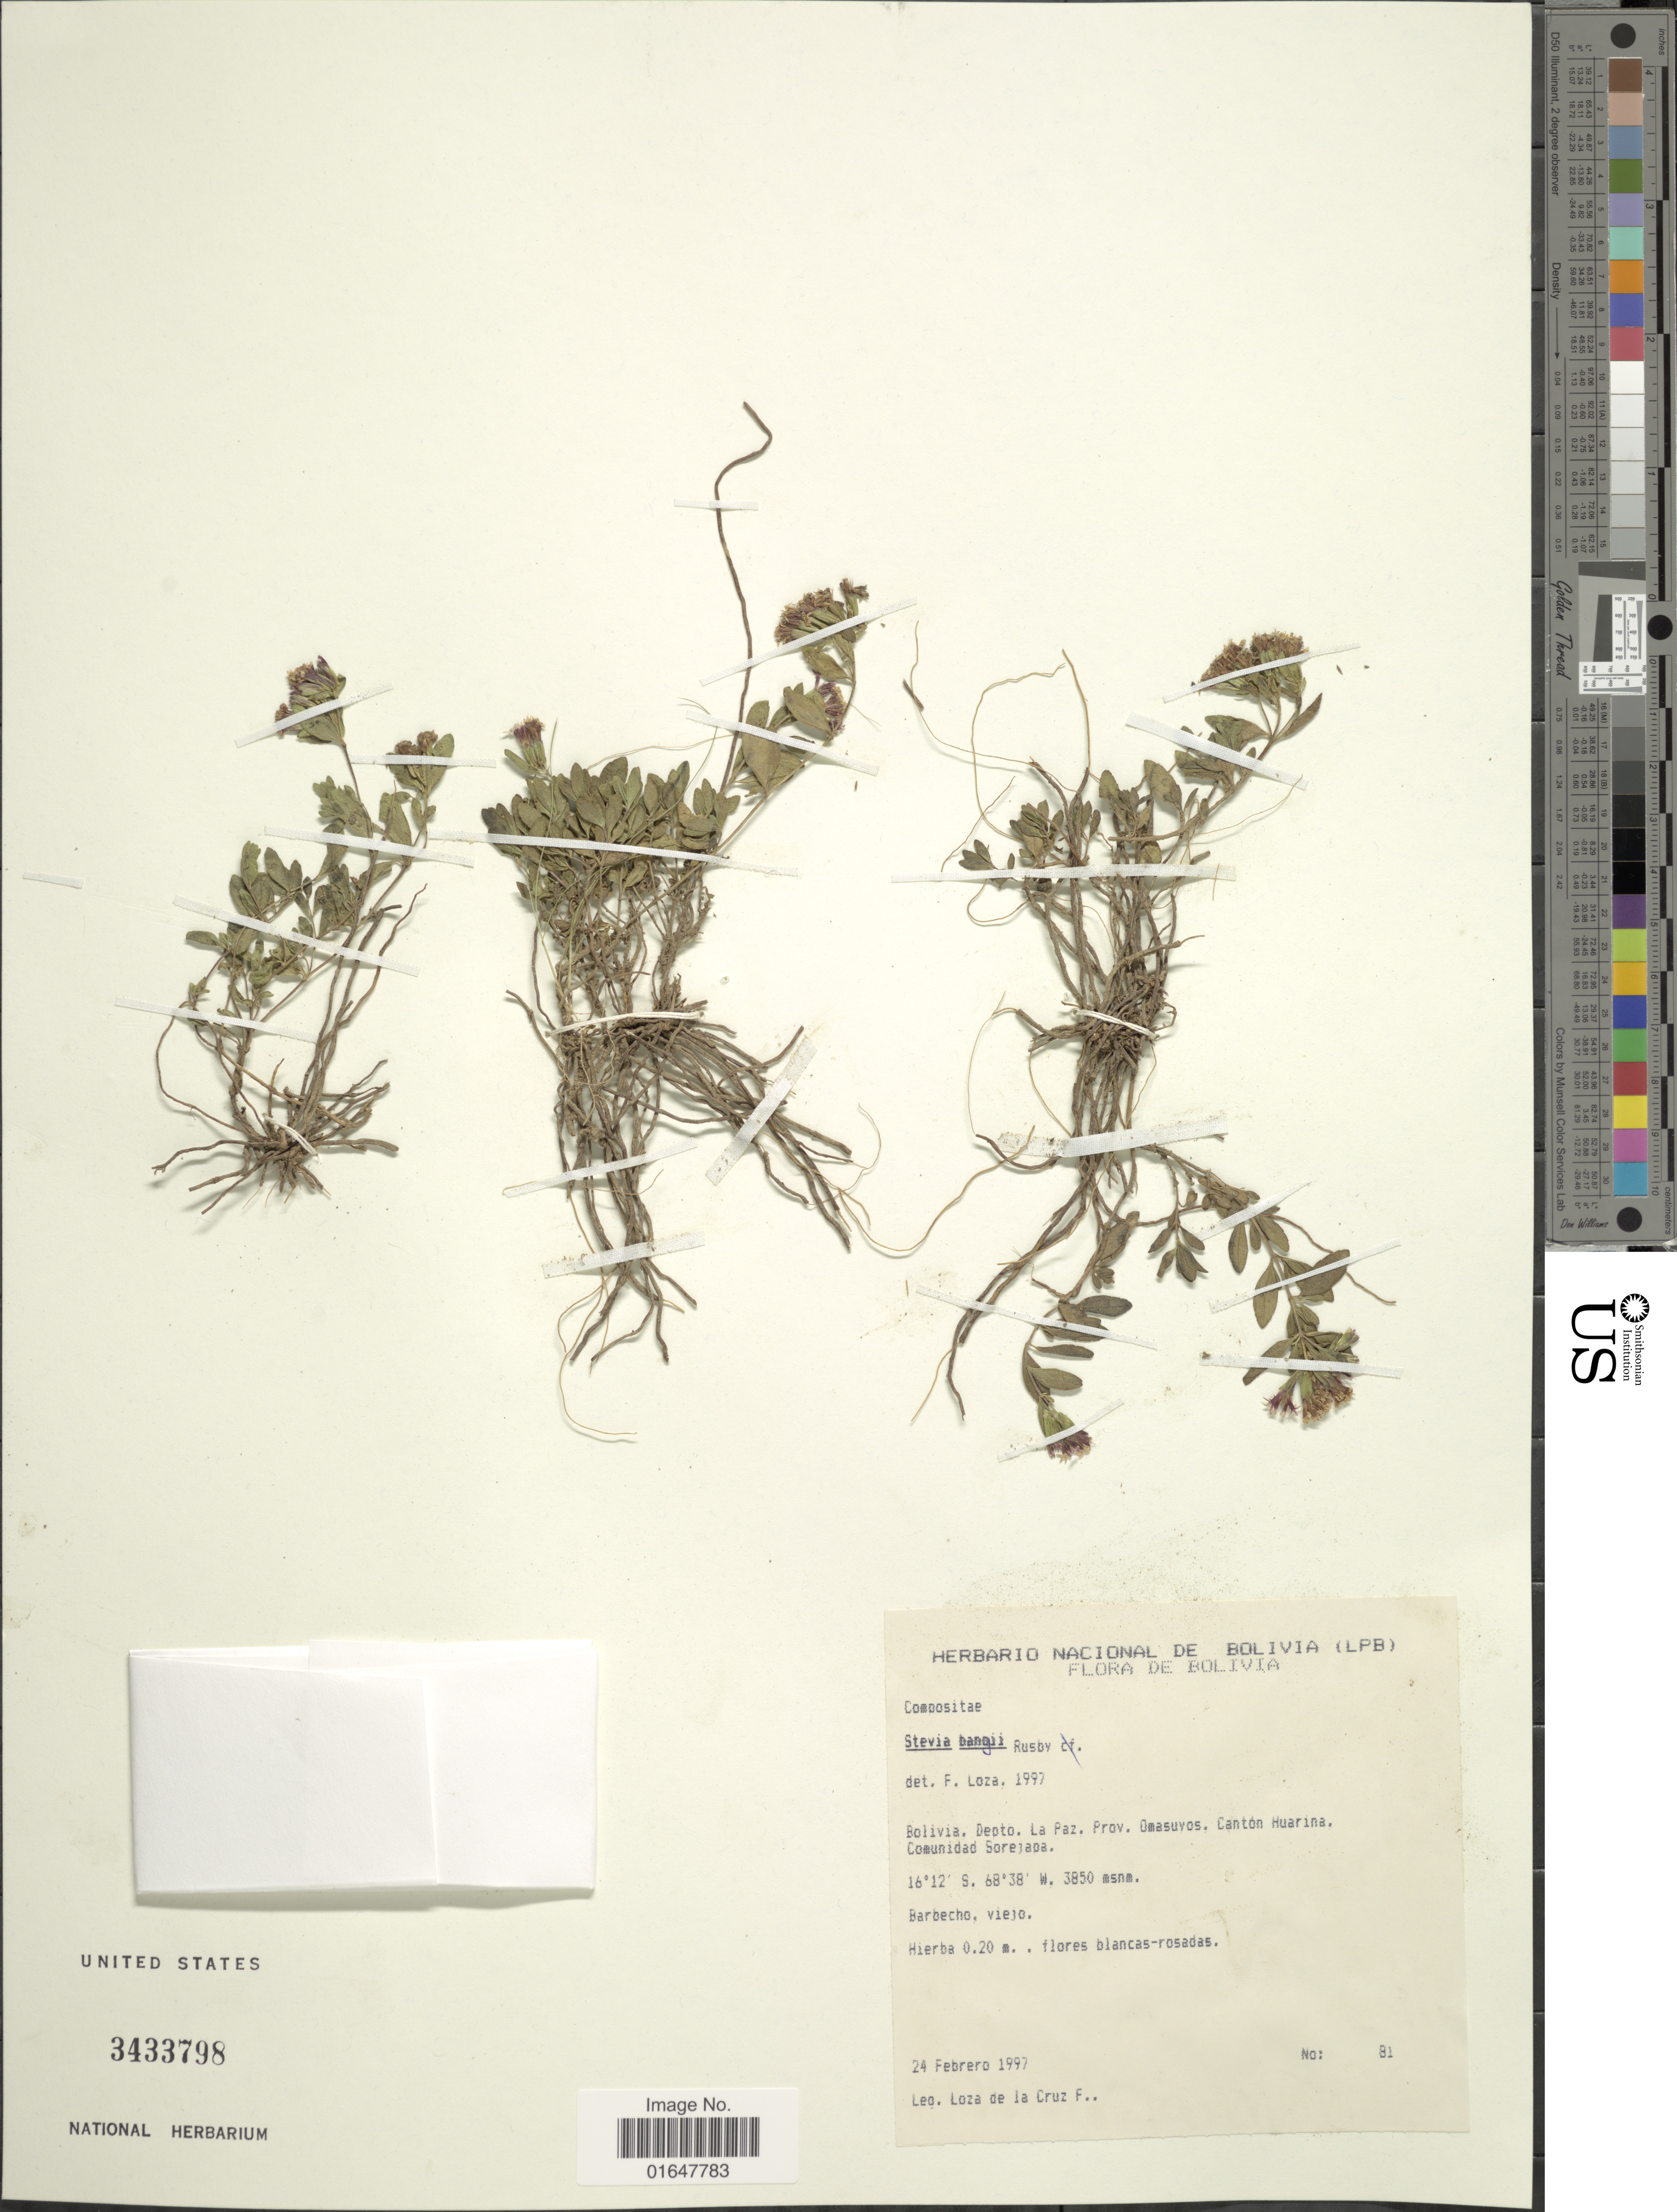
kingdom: Plantae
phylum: Tracheophyta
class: Magnoliopsida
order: Asterales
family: Asteraceae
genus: Stevia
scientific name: Stevia bangii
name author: Rusby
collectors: L. de la Cruz fil.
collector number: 81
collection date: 1997-02-24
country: Bolivia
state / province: La Paz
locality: Prov. Omasuyos, Canton Huarina, Comunidad Sorejapa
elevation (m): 3850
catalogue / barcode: US 3433798